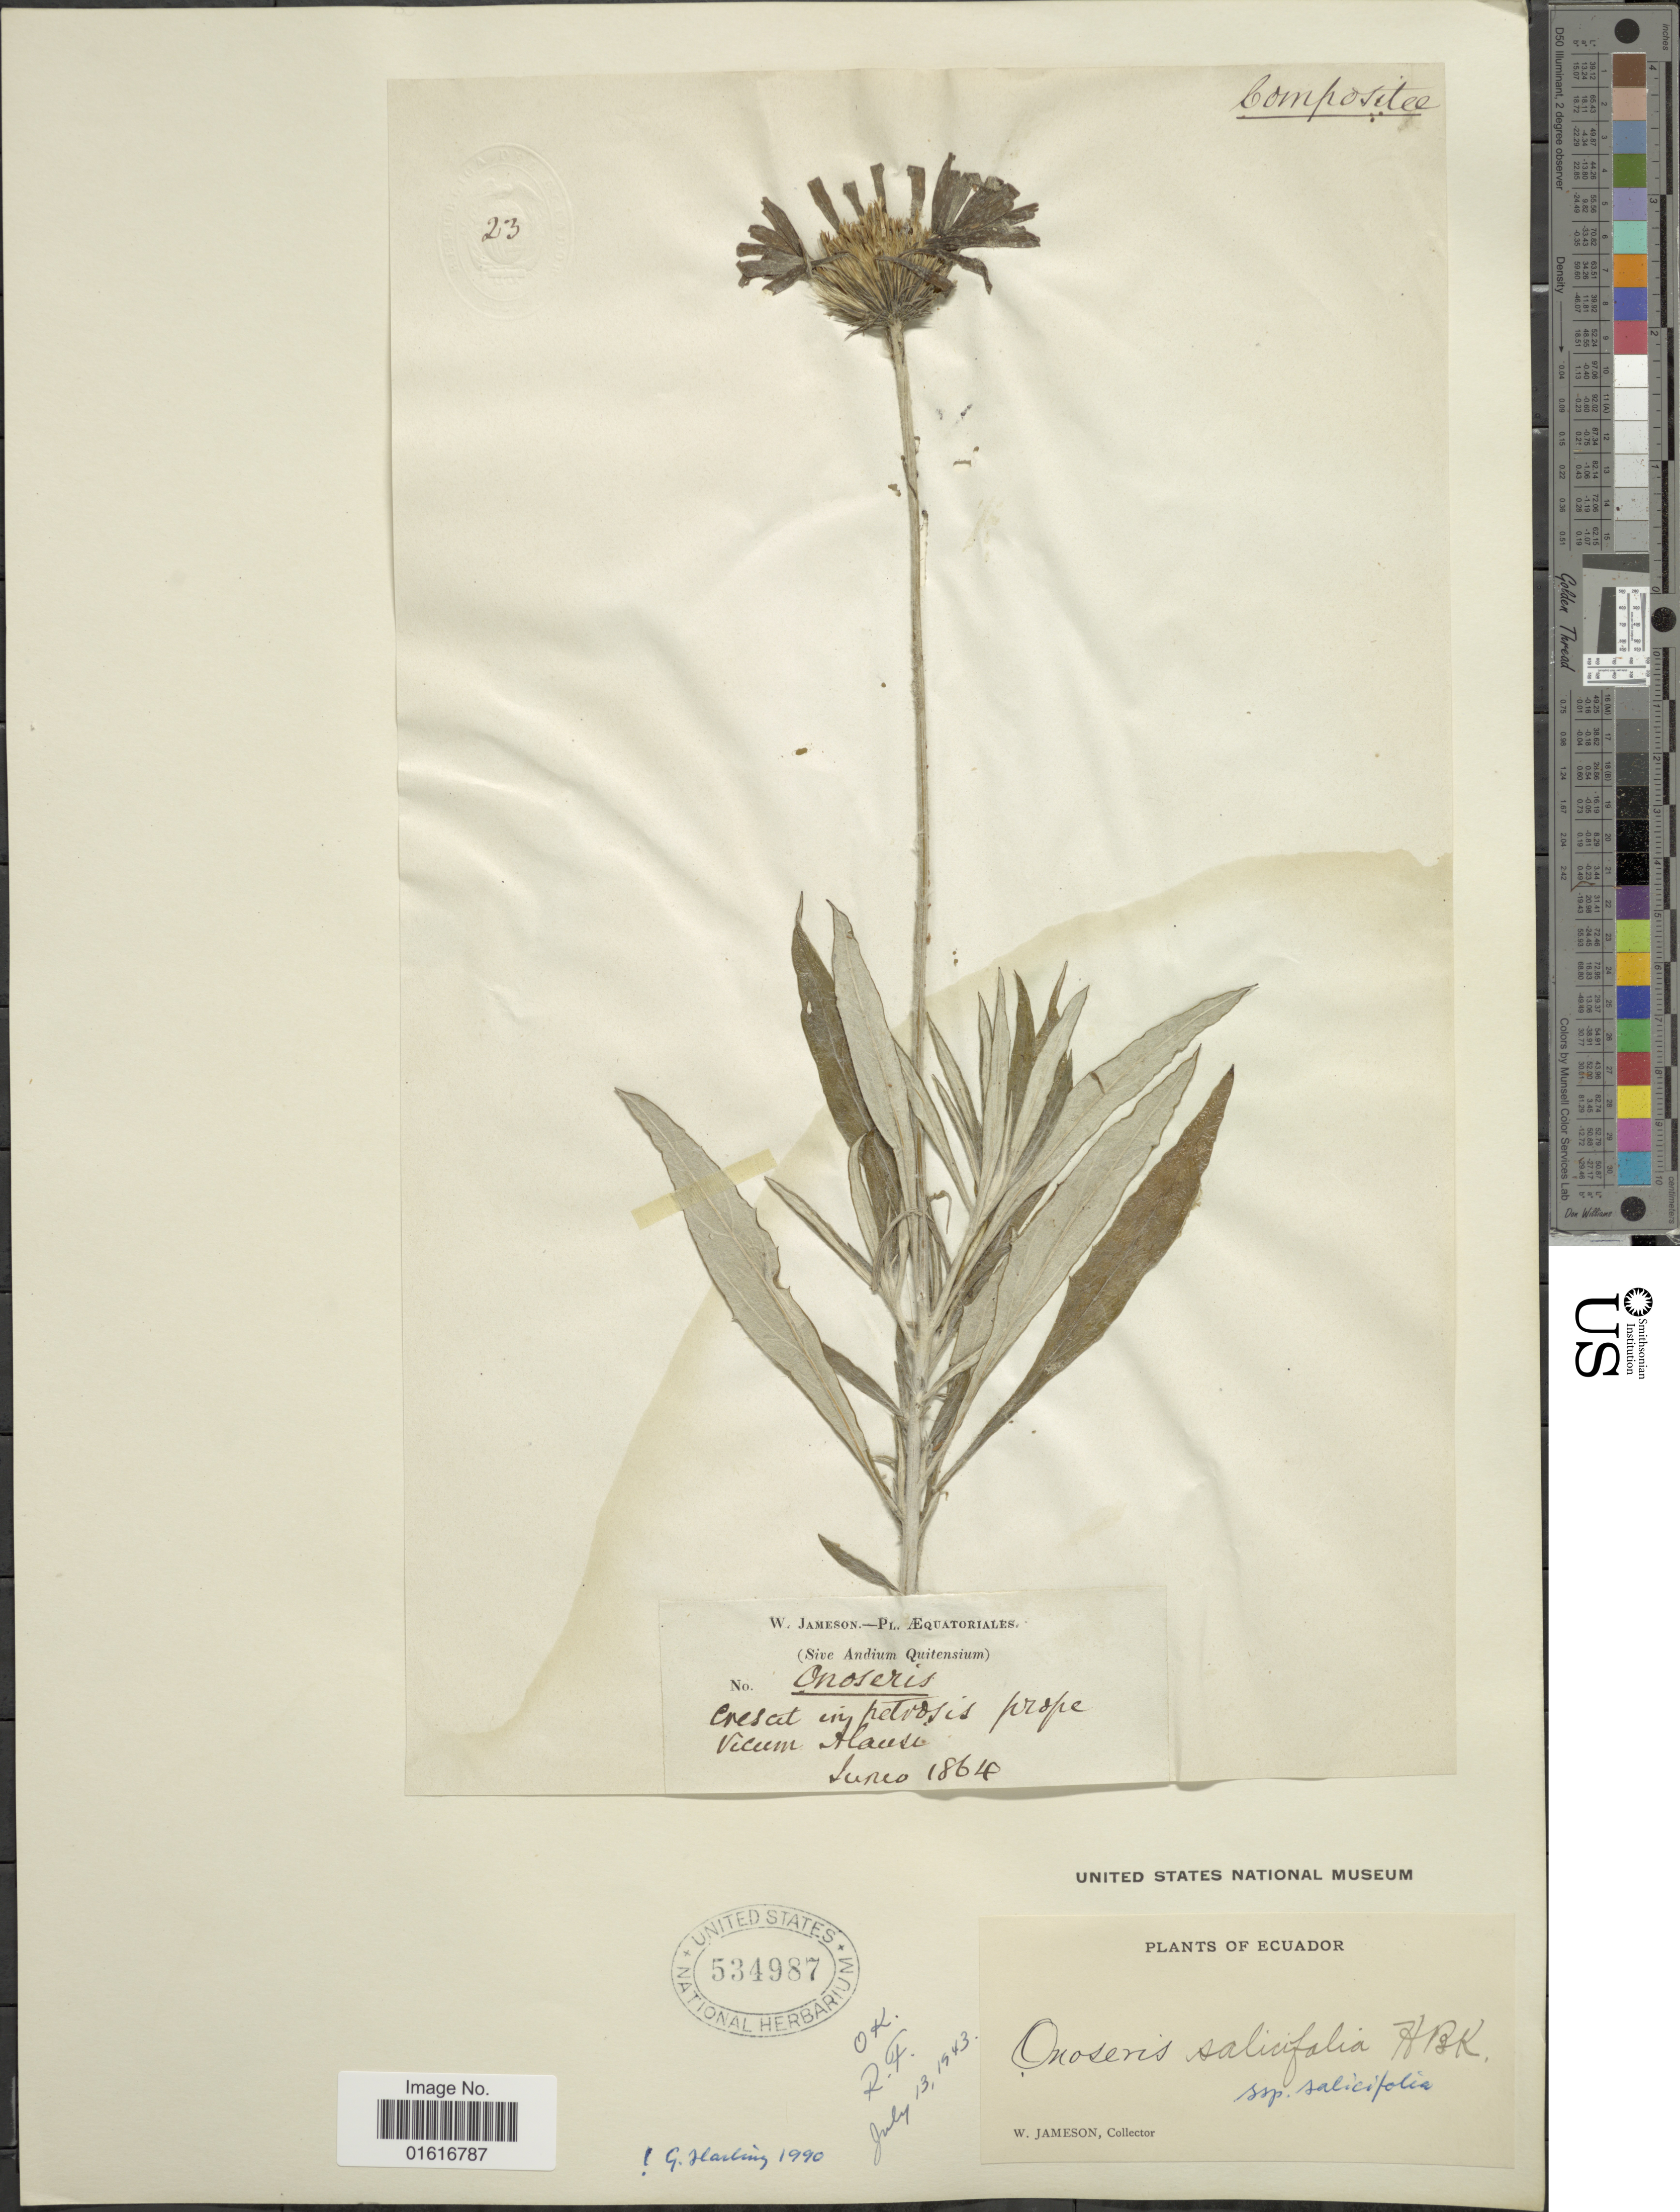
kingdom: Plantae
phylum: Tracheophyta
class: Magnoliopsida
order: Asterales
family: Asteraceae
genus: Onoseris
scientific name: Onoseris salicifolia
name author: Kunth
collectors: W. Jameson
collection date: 1864-07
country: Ecuador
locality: Vicum Alausi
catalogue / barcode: US 534987